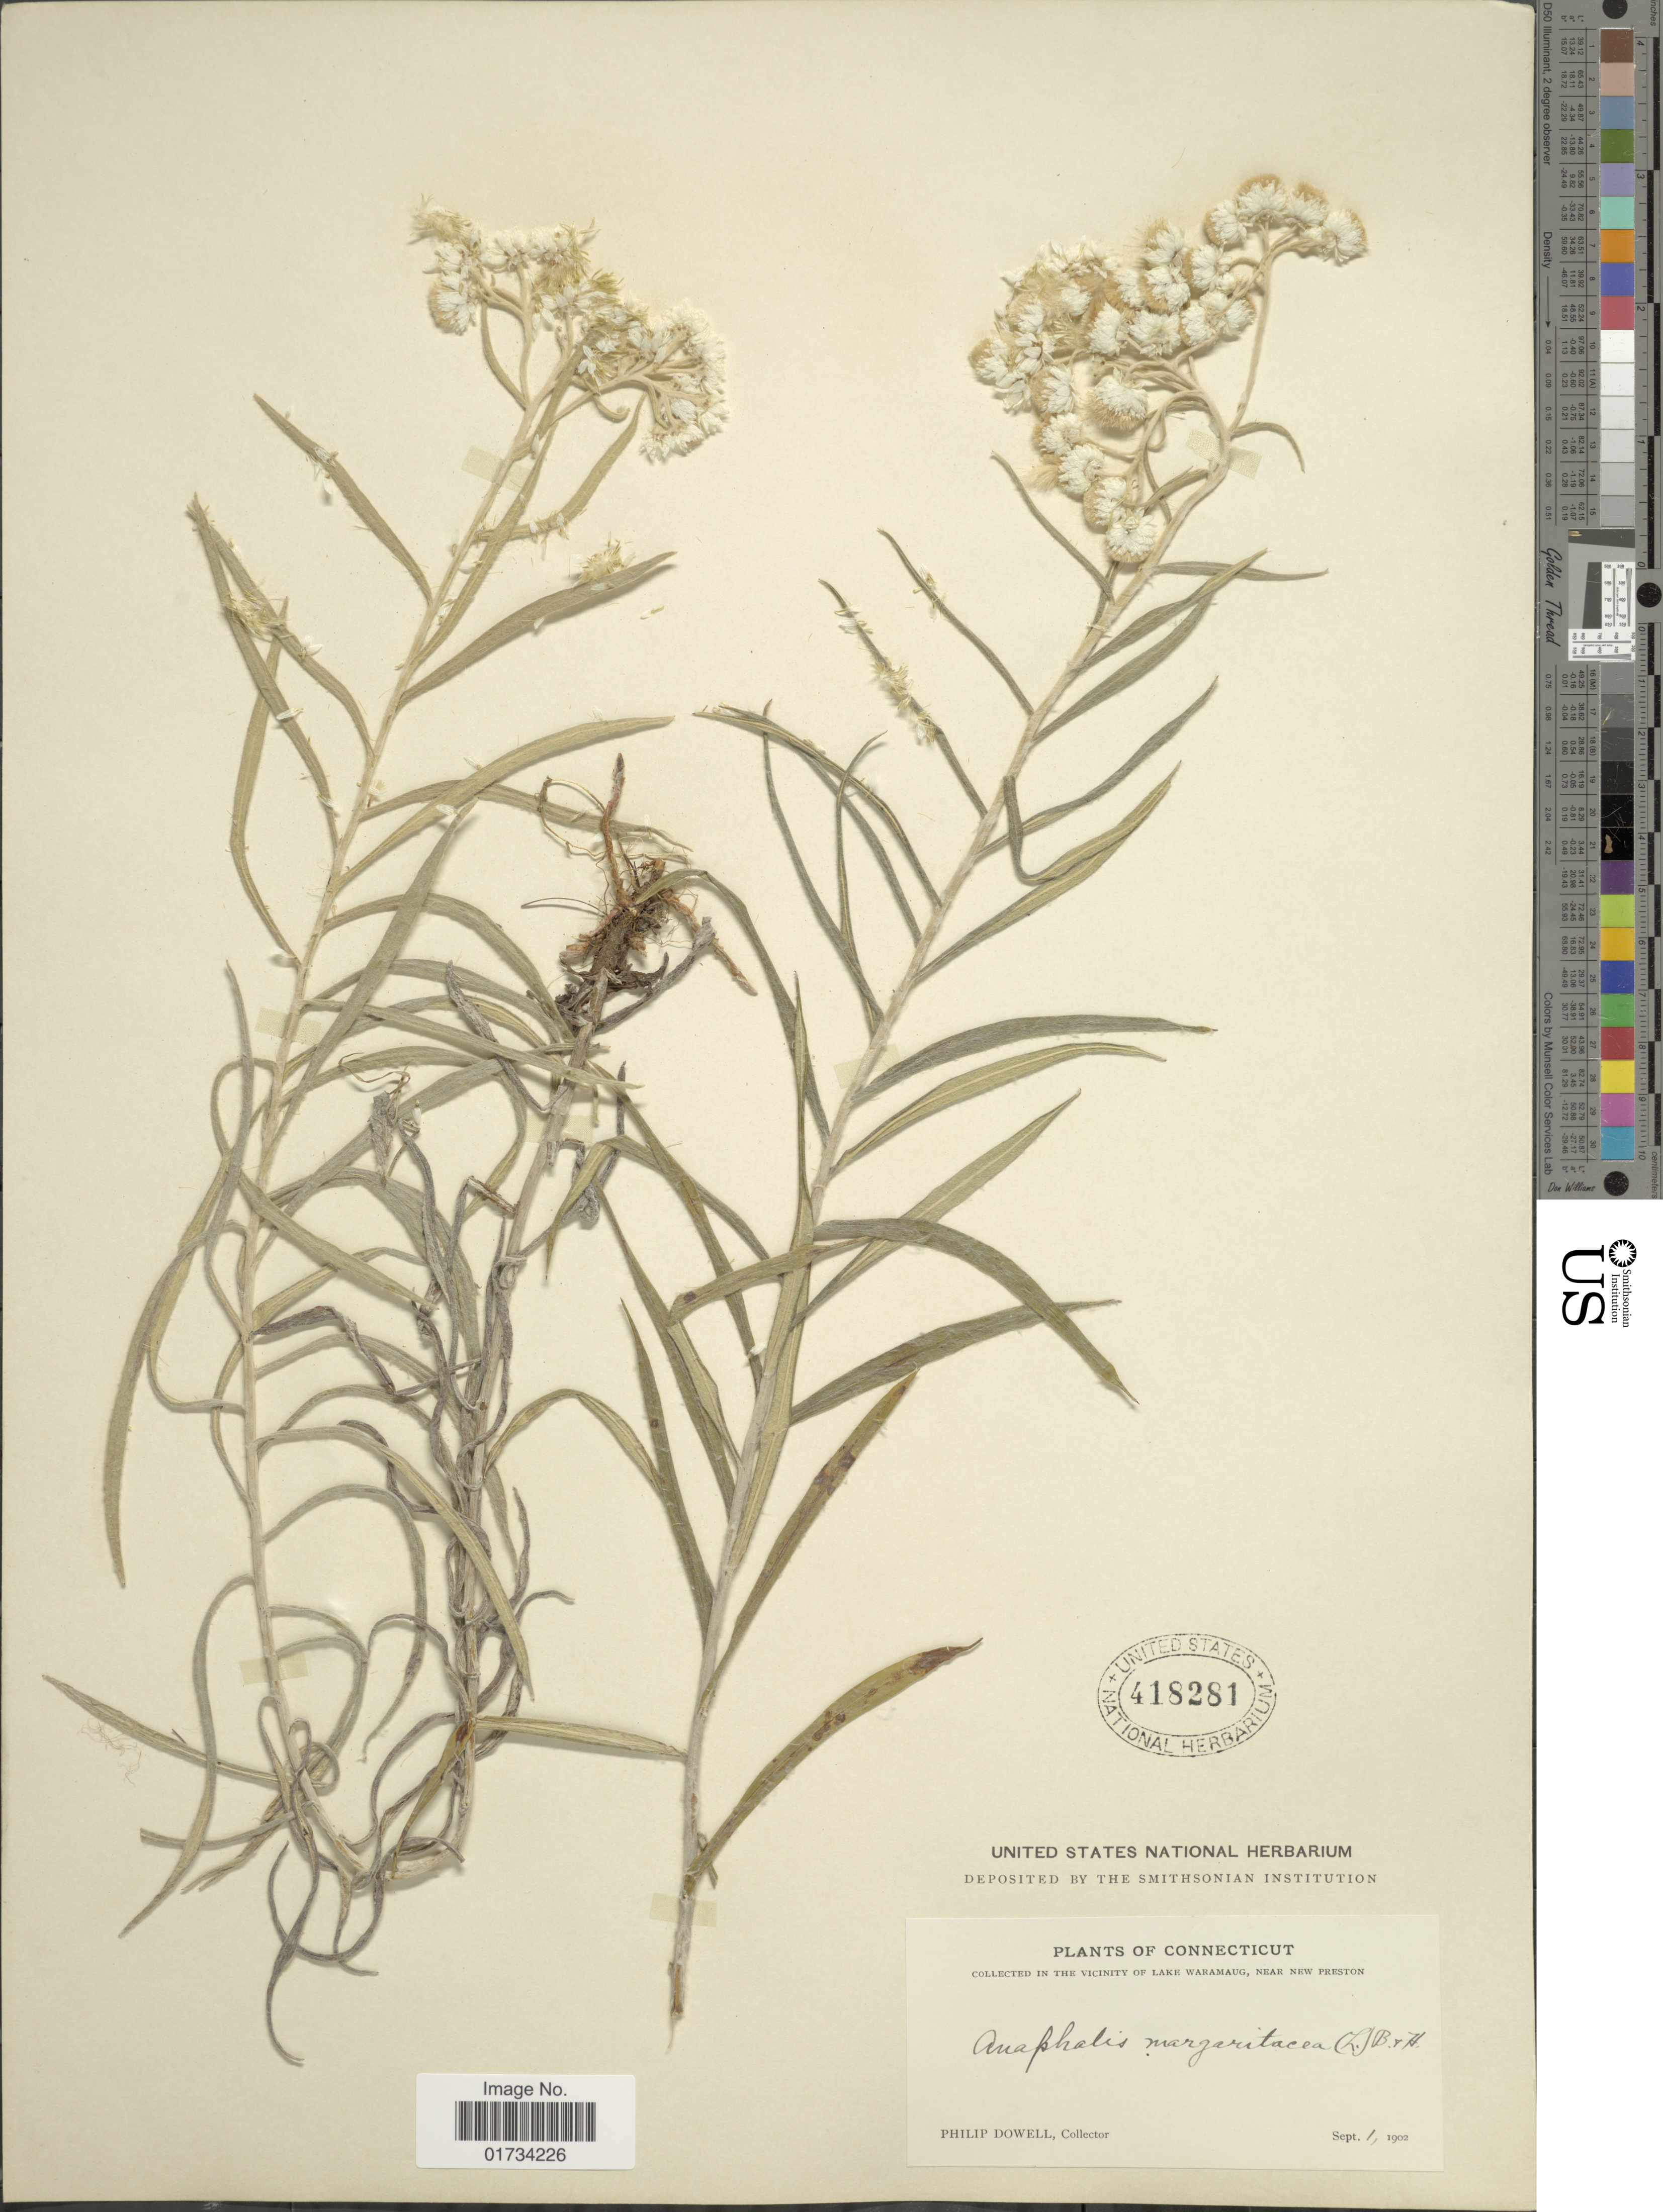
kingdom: Plantae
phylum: Tracheophyta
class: Magnoliopsida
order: Asterales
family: Asteraceae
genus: Anaphalis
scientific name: Anaphalis margaritacea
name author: (L.) Benth. & Hook. f.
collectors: P. Dowell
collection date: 1902-09-01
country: United States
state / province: Connecticut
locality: Vicinity of Lake Waramaug, near New Preston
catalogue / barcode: US 418281